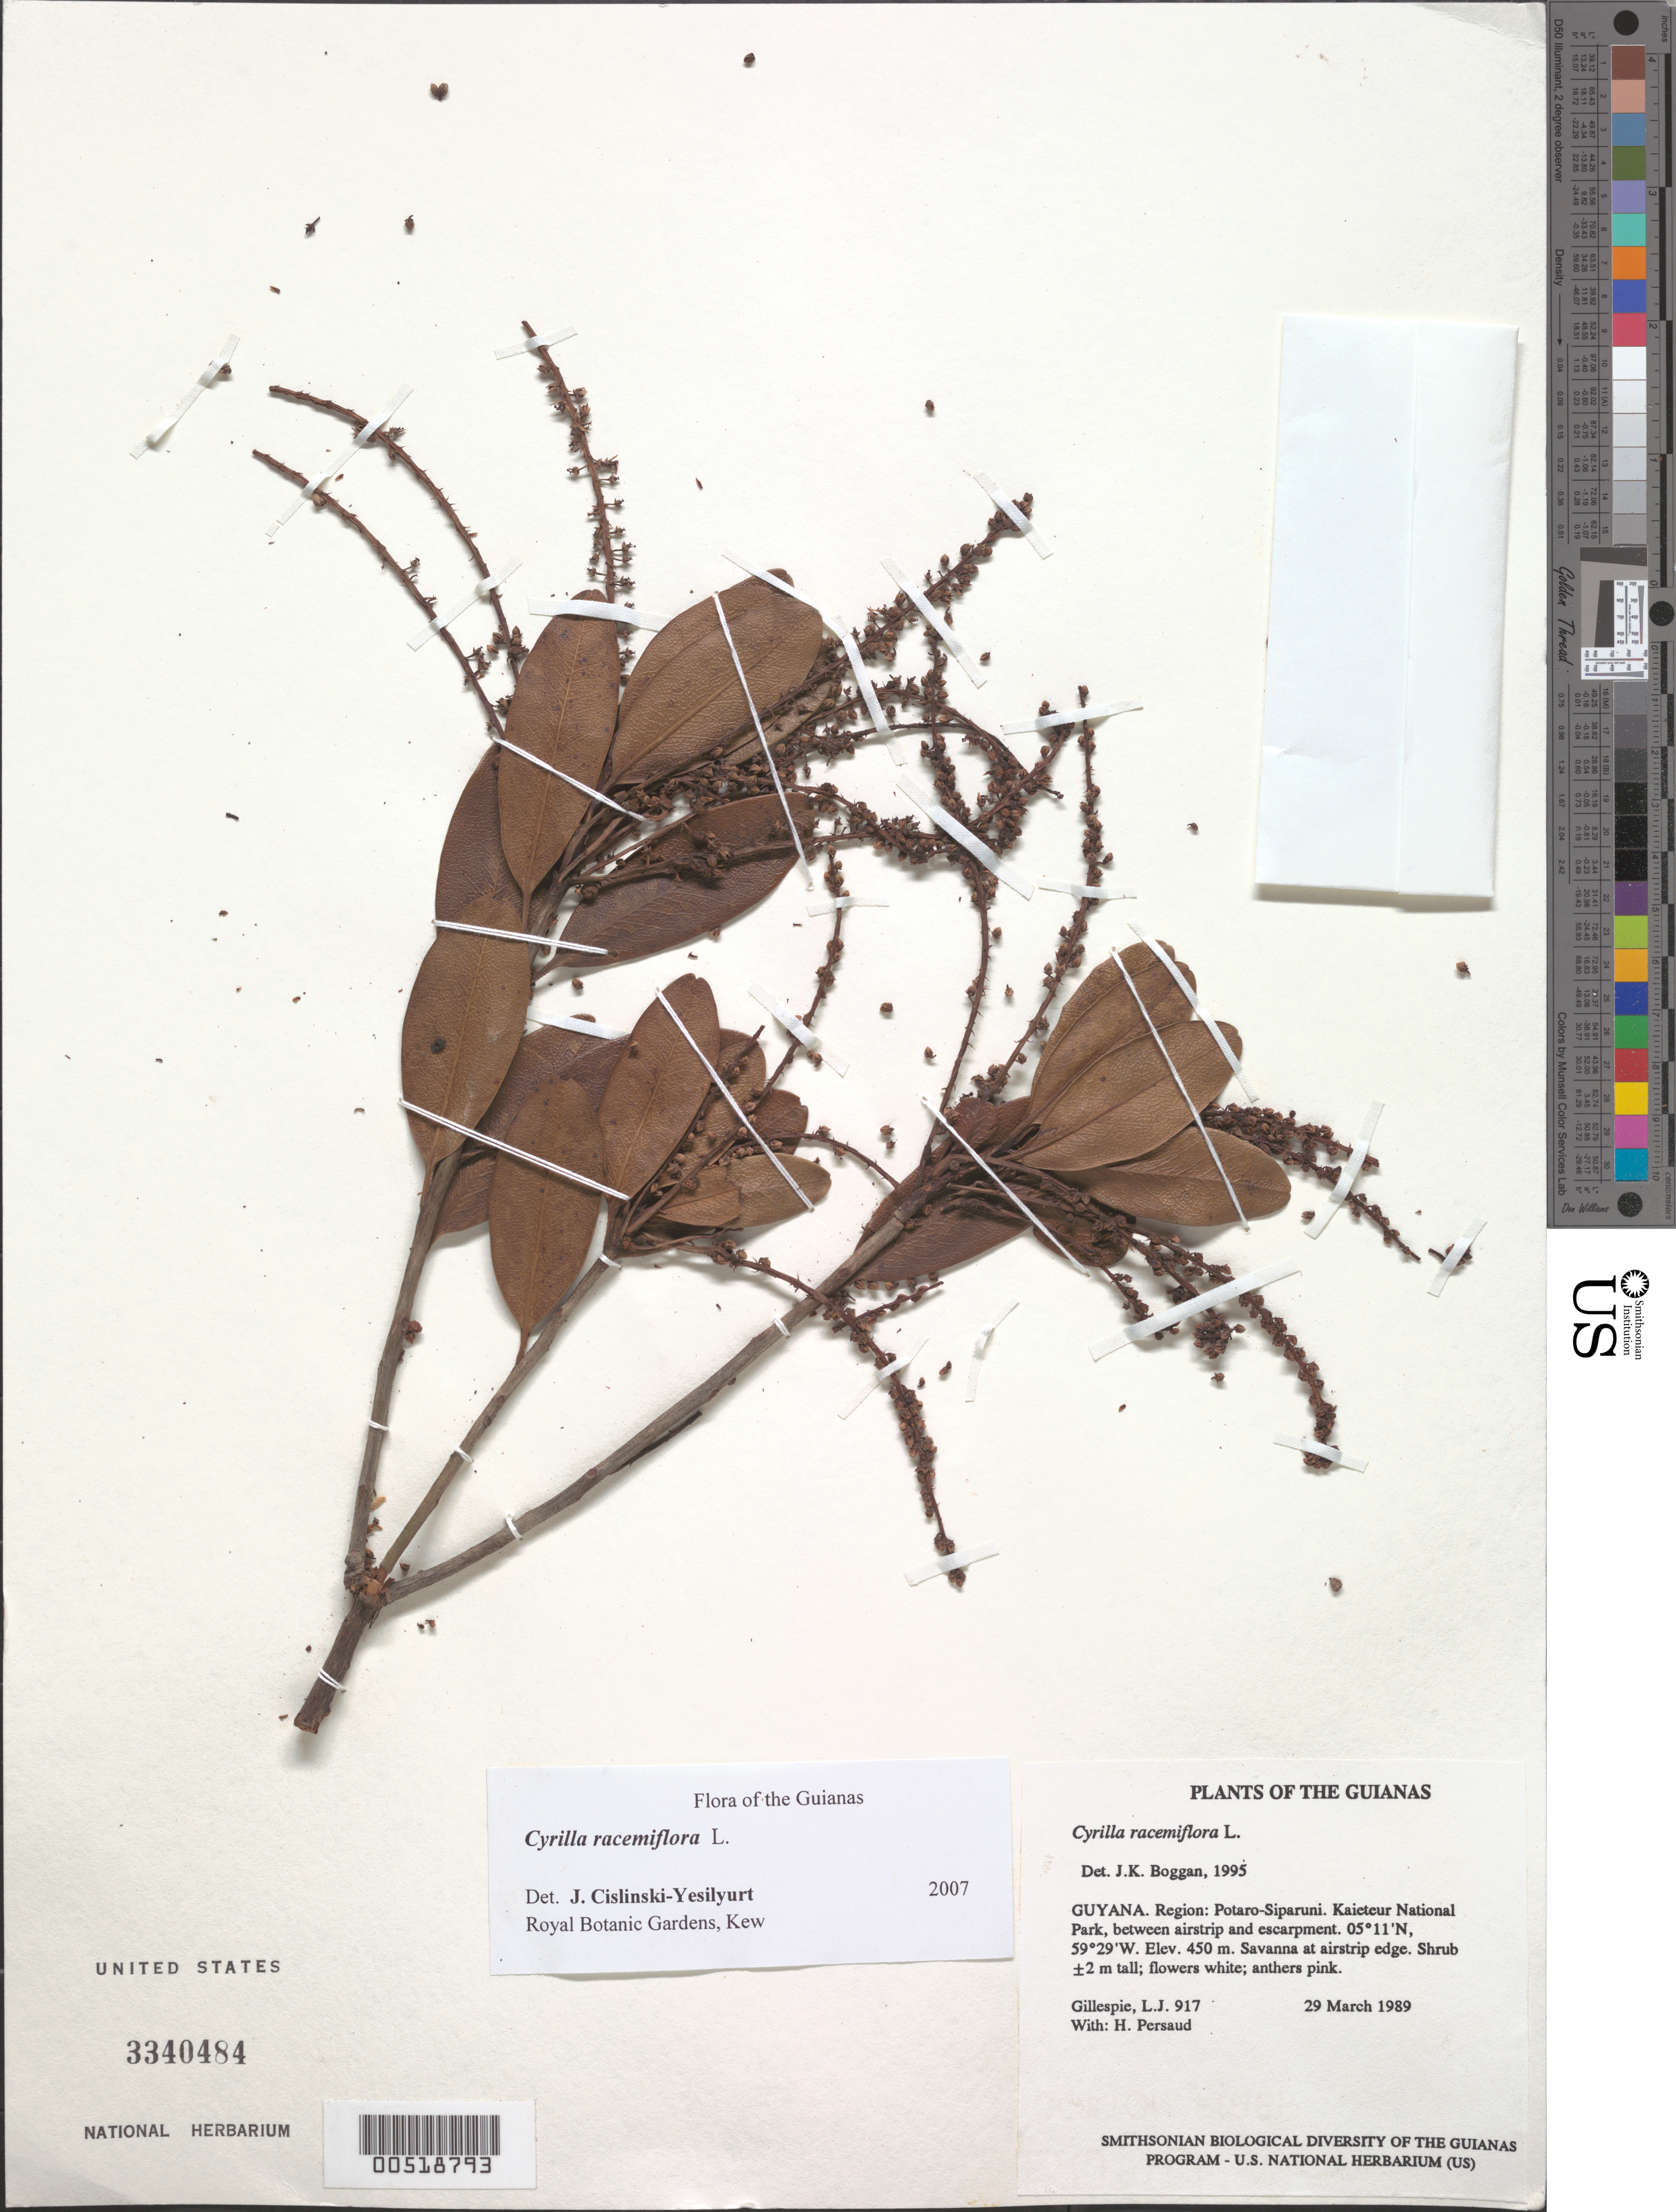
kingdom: Plantae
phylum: Tracheophyta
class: Magnoliopsida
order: Ericales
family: Cyrillaceae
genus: Cyrilla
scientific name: Cyrilla racemiflora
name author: L.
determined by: Yesilyurt, J. C.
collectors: L. J. Gillespie & H. Persaud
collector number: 917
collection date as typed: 29 March 1989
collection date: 1989-03-29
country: Guyana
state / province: Potaro-Siparuni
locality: Kaieteur National Park, between airstrip and escarpment. ENE of airstrip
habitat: Savanna at airstrip edge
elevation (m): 450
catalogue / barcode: US 3340484